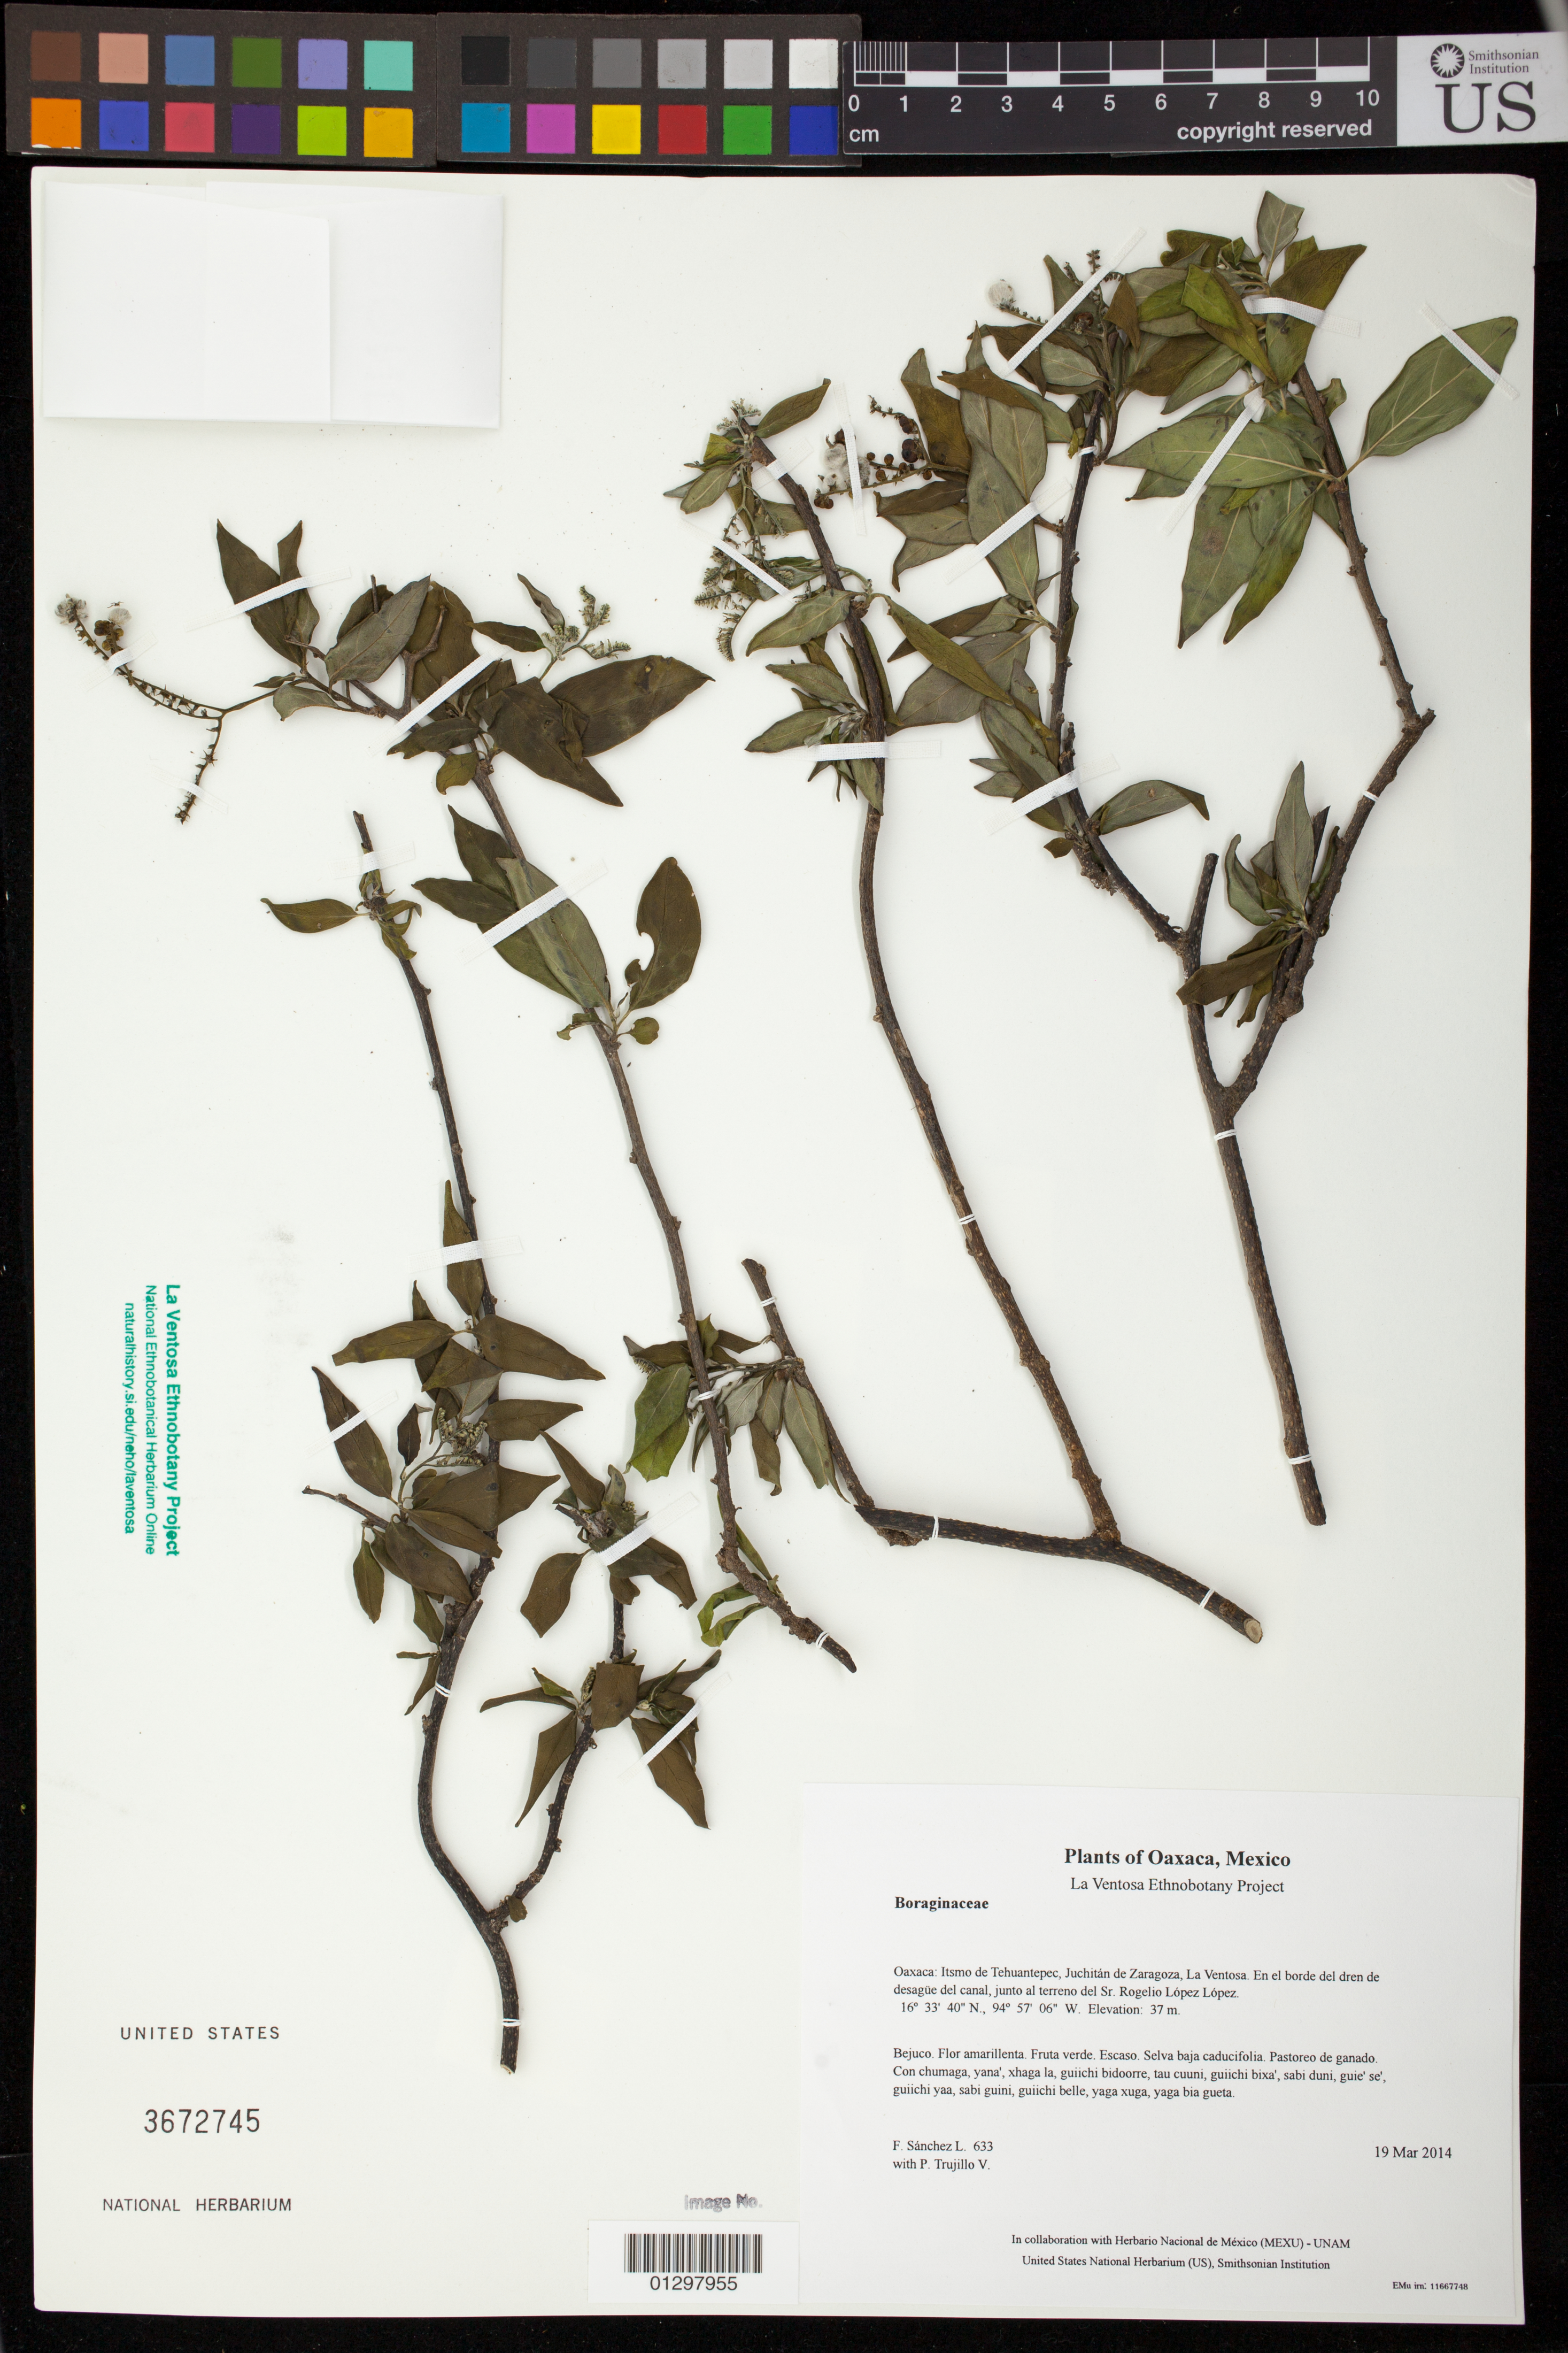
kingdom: Plantae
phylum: Tracheophyta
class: Magnoliopsida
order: Boraginales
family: Heliotropiaceae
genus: Myriopus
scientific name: Myriopus volubilis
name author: (L.) Small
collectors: F. Sánchez L. & P. Trujillo V.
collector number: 633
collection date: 2014-03-19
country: Mexico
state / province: Oaxaca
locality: Itsmo de Tehuantepec, Juchitán de Zaragoza, La Ventosa. En el borde del dren de desagüe del canal, junto al terreno del Sr. Rogelio López López.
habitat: Selva baja caducifolia. Pastoreo de ganado.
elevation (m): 37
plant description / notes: JEBOT, MEXU, SERO, US; Luba'. Guie' naguchi ga. Cuaananaxhi naga'. Huaxie'.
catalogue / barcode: US 3672745